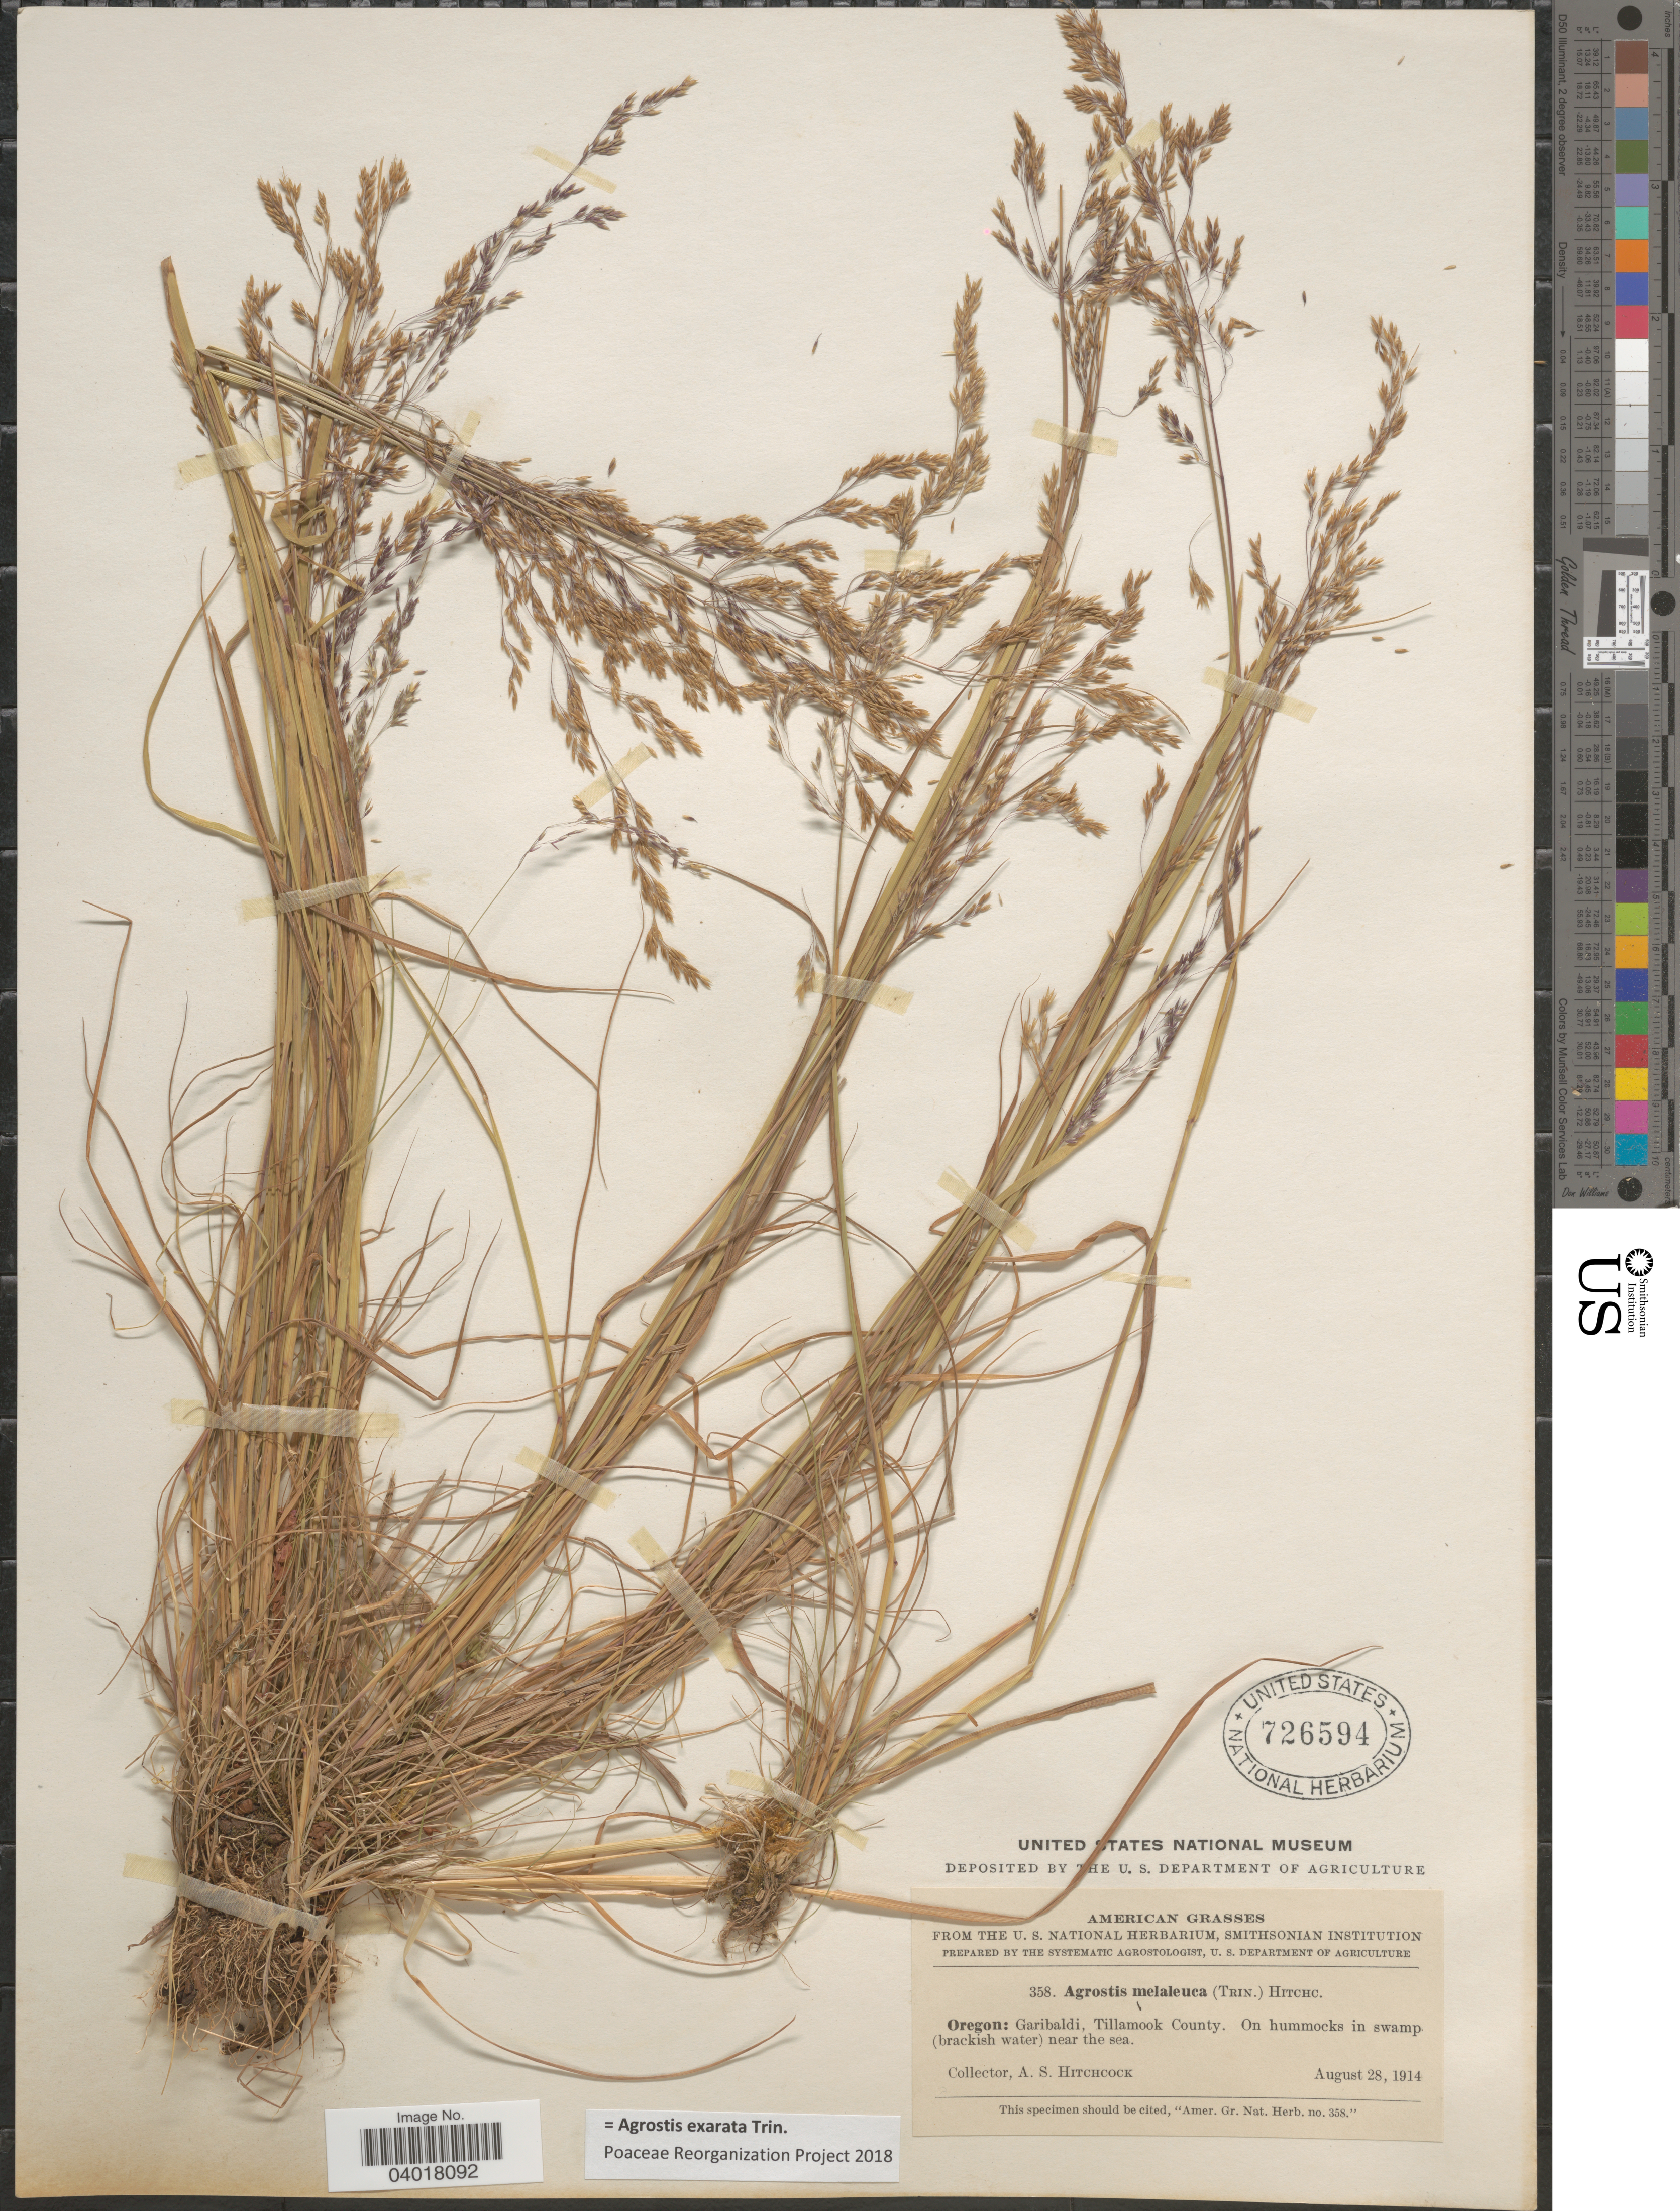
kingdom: Plantae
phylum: Tracheophyta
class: Liliopsida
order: Poales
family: Poaceae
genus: Agrostis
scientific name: Agrostis exarata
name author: Trin.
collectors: A. S. Hitchcock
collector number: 358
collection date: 1914-08-28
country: United States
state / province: Oregon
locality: Garibaldi, Tillamook County. On hummocks in swamp (brackish water) near the sea.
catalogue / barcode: US 726594